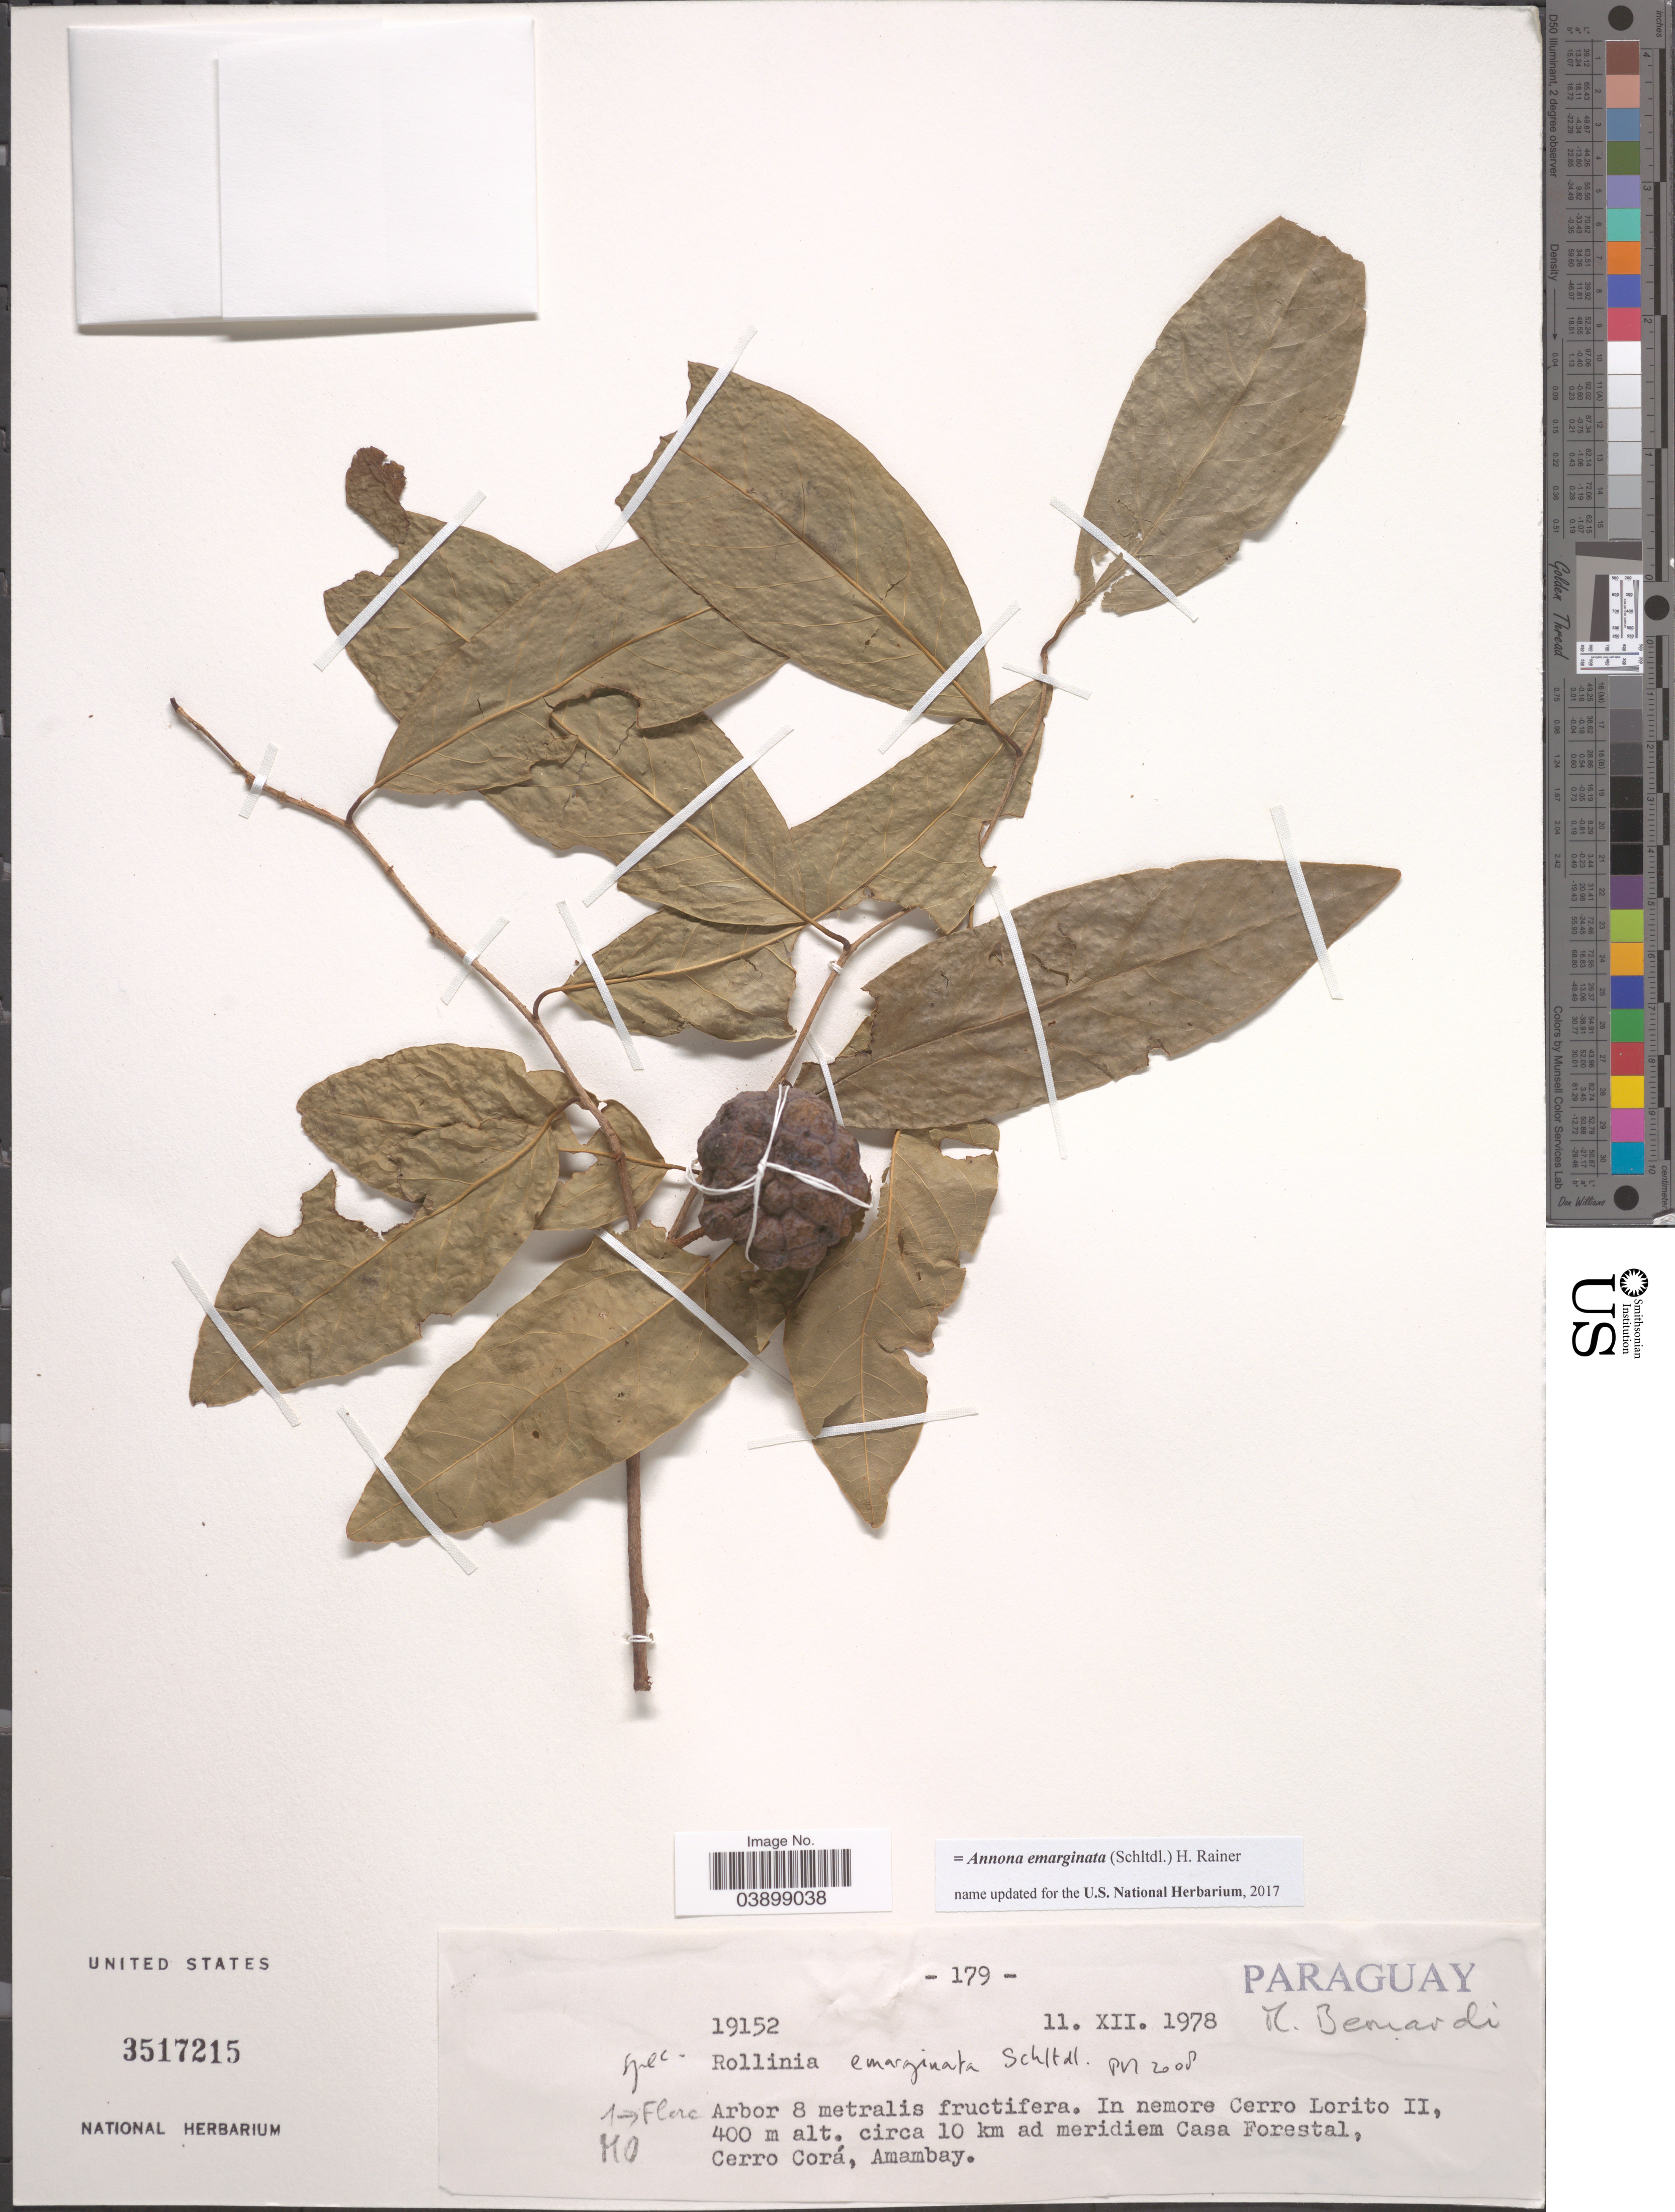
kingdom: Plantae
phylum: Tracheophyta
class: Magnoliopsida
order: Magnoliales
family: Annonaceae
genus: Annona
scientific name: Annona emarginata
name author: (Schltdl.) H. Rainer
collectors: M. Bernardi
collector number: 19152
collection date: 1978-12-11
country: Paraguay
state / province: Amambay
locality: In nemore Cerro Lorito II, circa 10 km ad meridiem Casa Forestal, Cerro Corá.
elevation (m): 400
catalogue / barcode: US 3517215